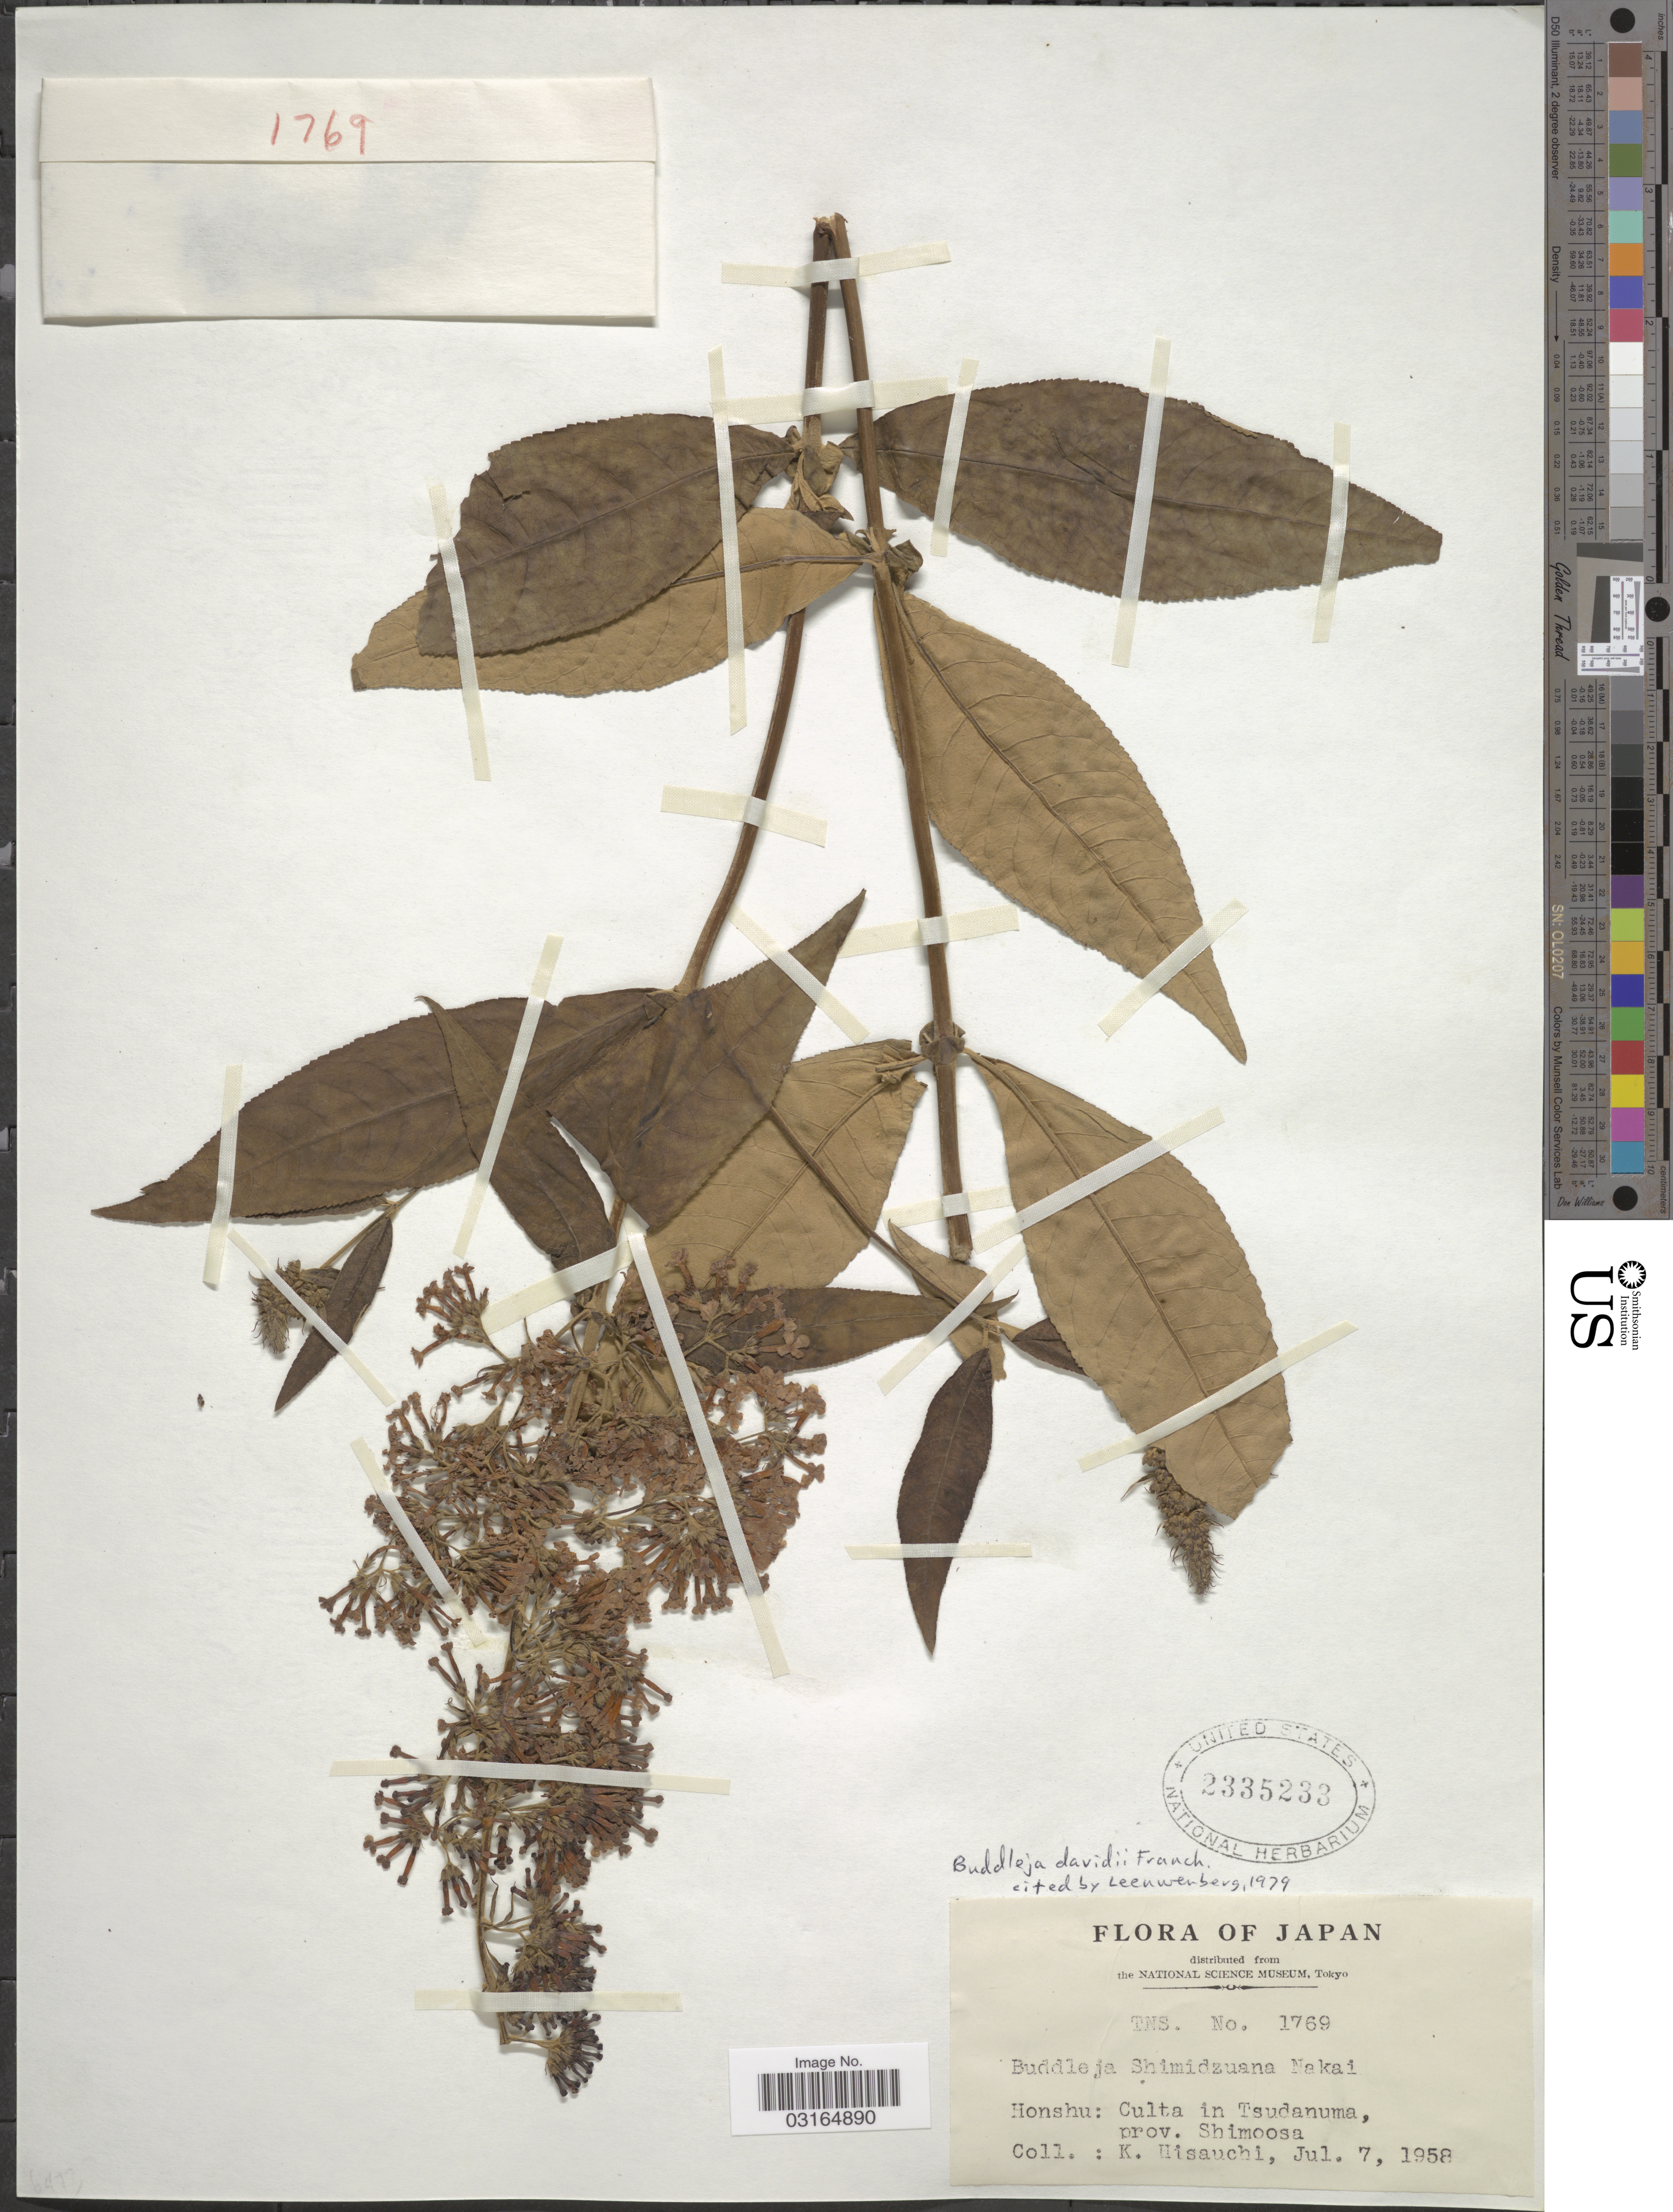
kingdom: Plantae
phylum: Tracheophyta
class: Magnoliopsida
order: Lamiales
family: Scrophulariaceae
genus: Buddleja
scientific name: Buddleja davidii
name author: Franch.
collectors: K. Hisauchi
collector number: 1769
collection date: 1958-07-07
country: Japan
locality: Honshu: Culta in Tsudanuma, prov. Shimoosa.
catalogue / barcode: US 2335233